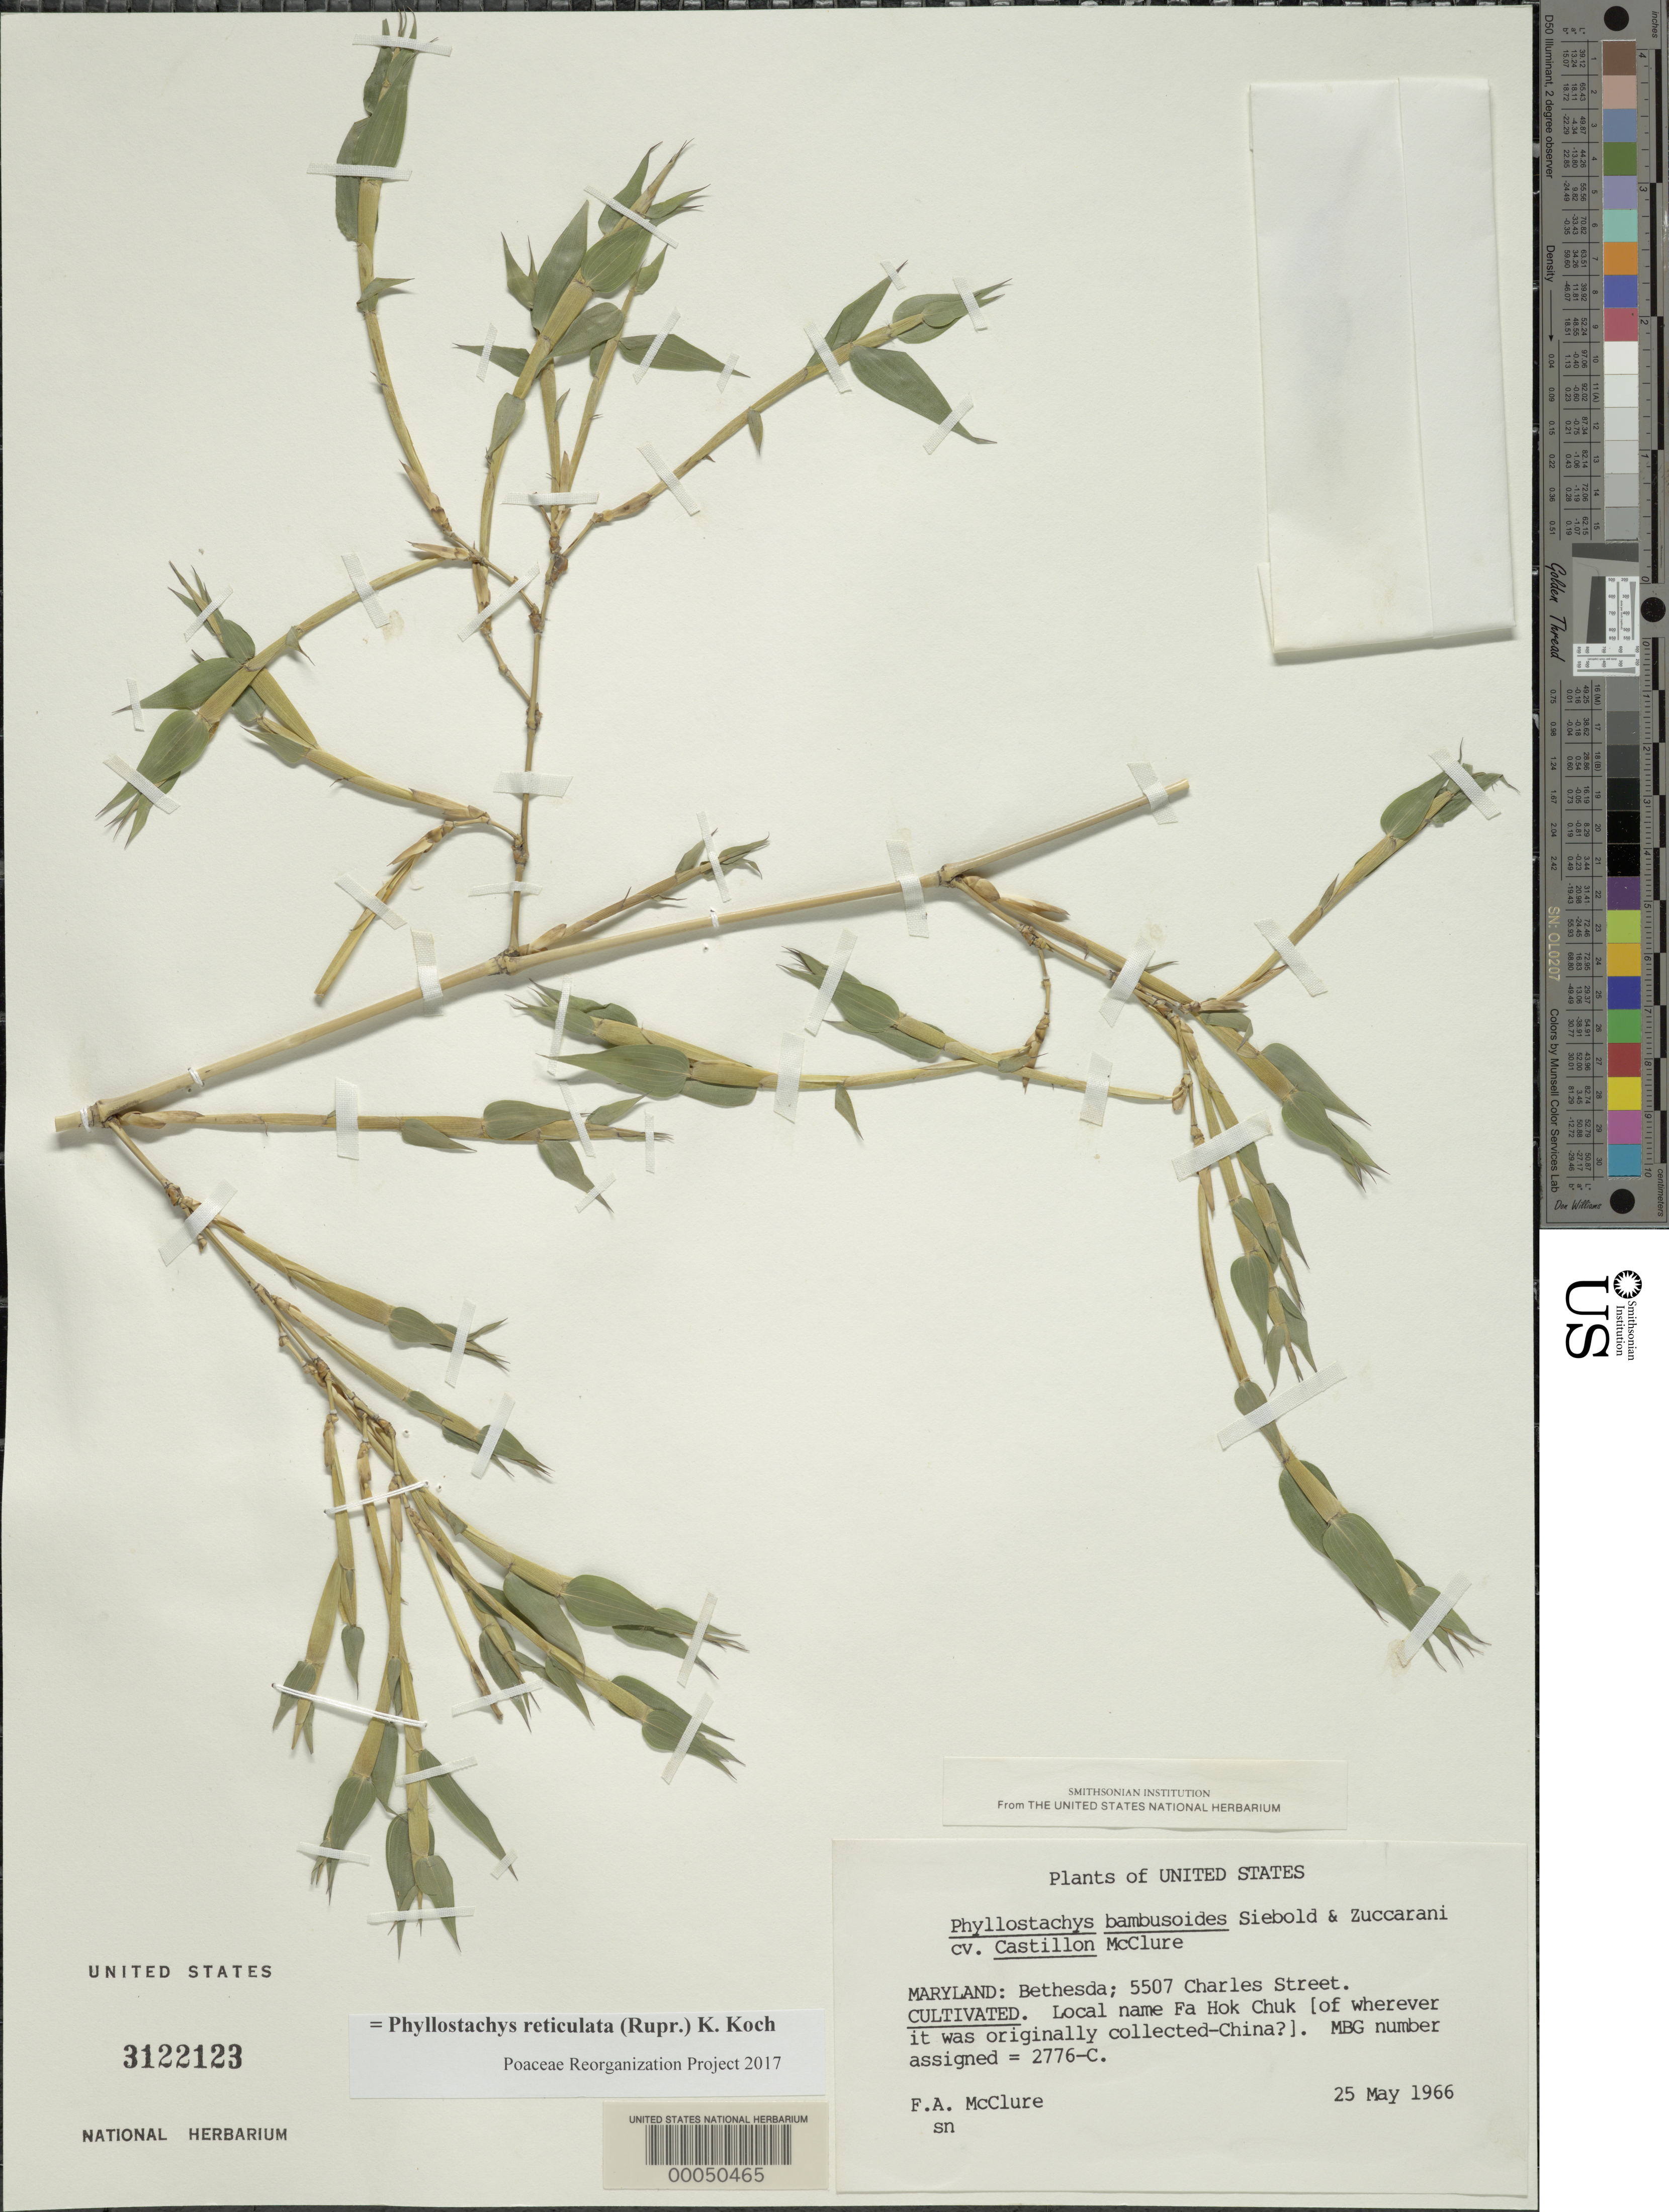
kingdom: Plantae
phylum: Tracheophyta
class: Liliopsida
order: Poales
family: Poaceae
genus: Phyllostachys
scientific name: Phyllostachys reticulata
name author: (Rupr.) K. Koch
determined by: Poaceae Reorganization Project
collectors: F. A. McClure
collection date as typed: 25 May 1966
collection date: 1966-05-25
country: United States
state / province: Maryland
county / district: Montgomery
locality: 5507 Charles Street, Bethesda (McClure's garden)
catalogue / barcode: US 3122123